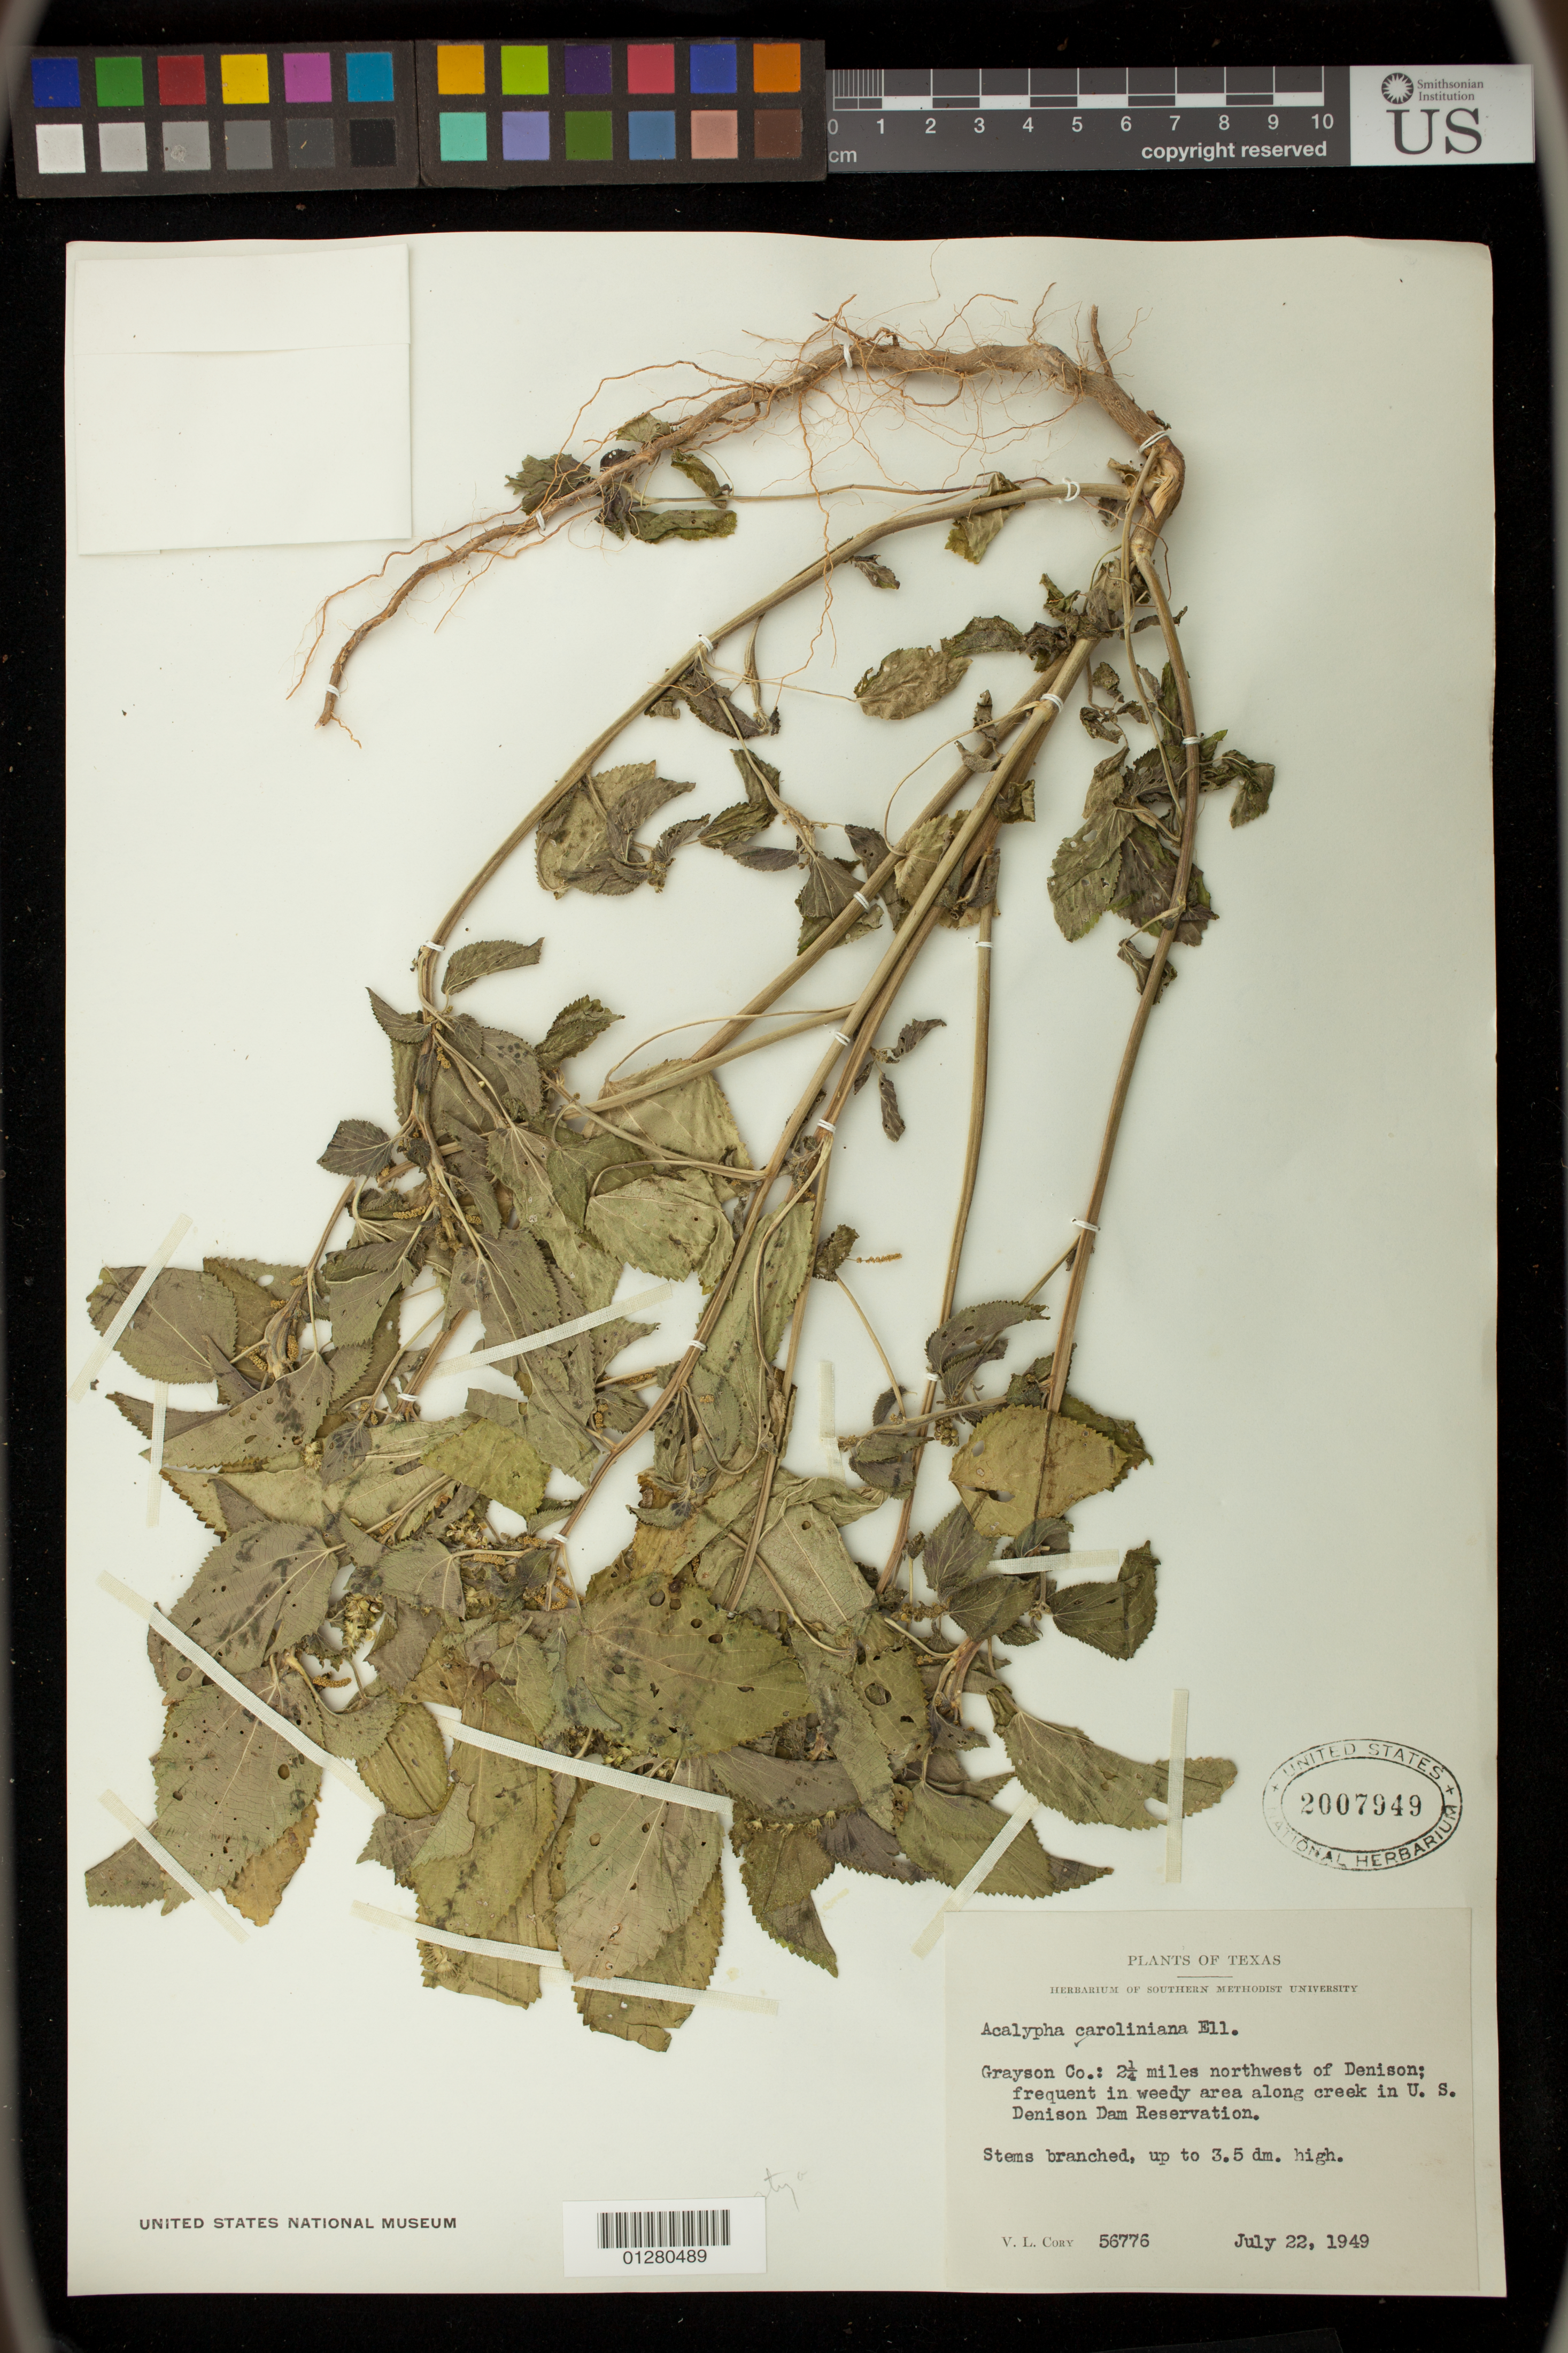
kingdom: Plantae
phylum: Tracheophyta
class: Magnoliopsida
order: Malpighiales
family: Euphorbiaceae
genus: Acalypha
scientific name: Acalypha ostryifolia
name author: Ridd.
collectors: V. Cory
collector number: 56776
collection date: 1949-07-22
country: United States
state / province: Texas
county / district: Grayson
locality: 2 1/4 miles northwest of Denison, along creek in U. S. Denison Dam Reservation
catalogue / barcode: US 2007949